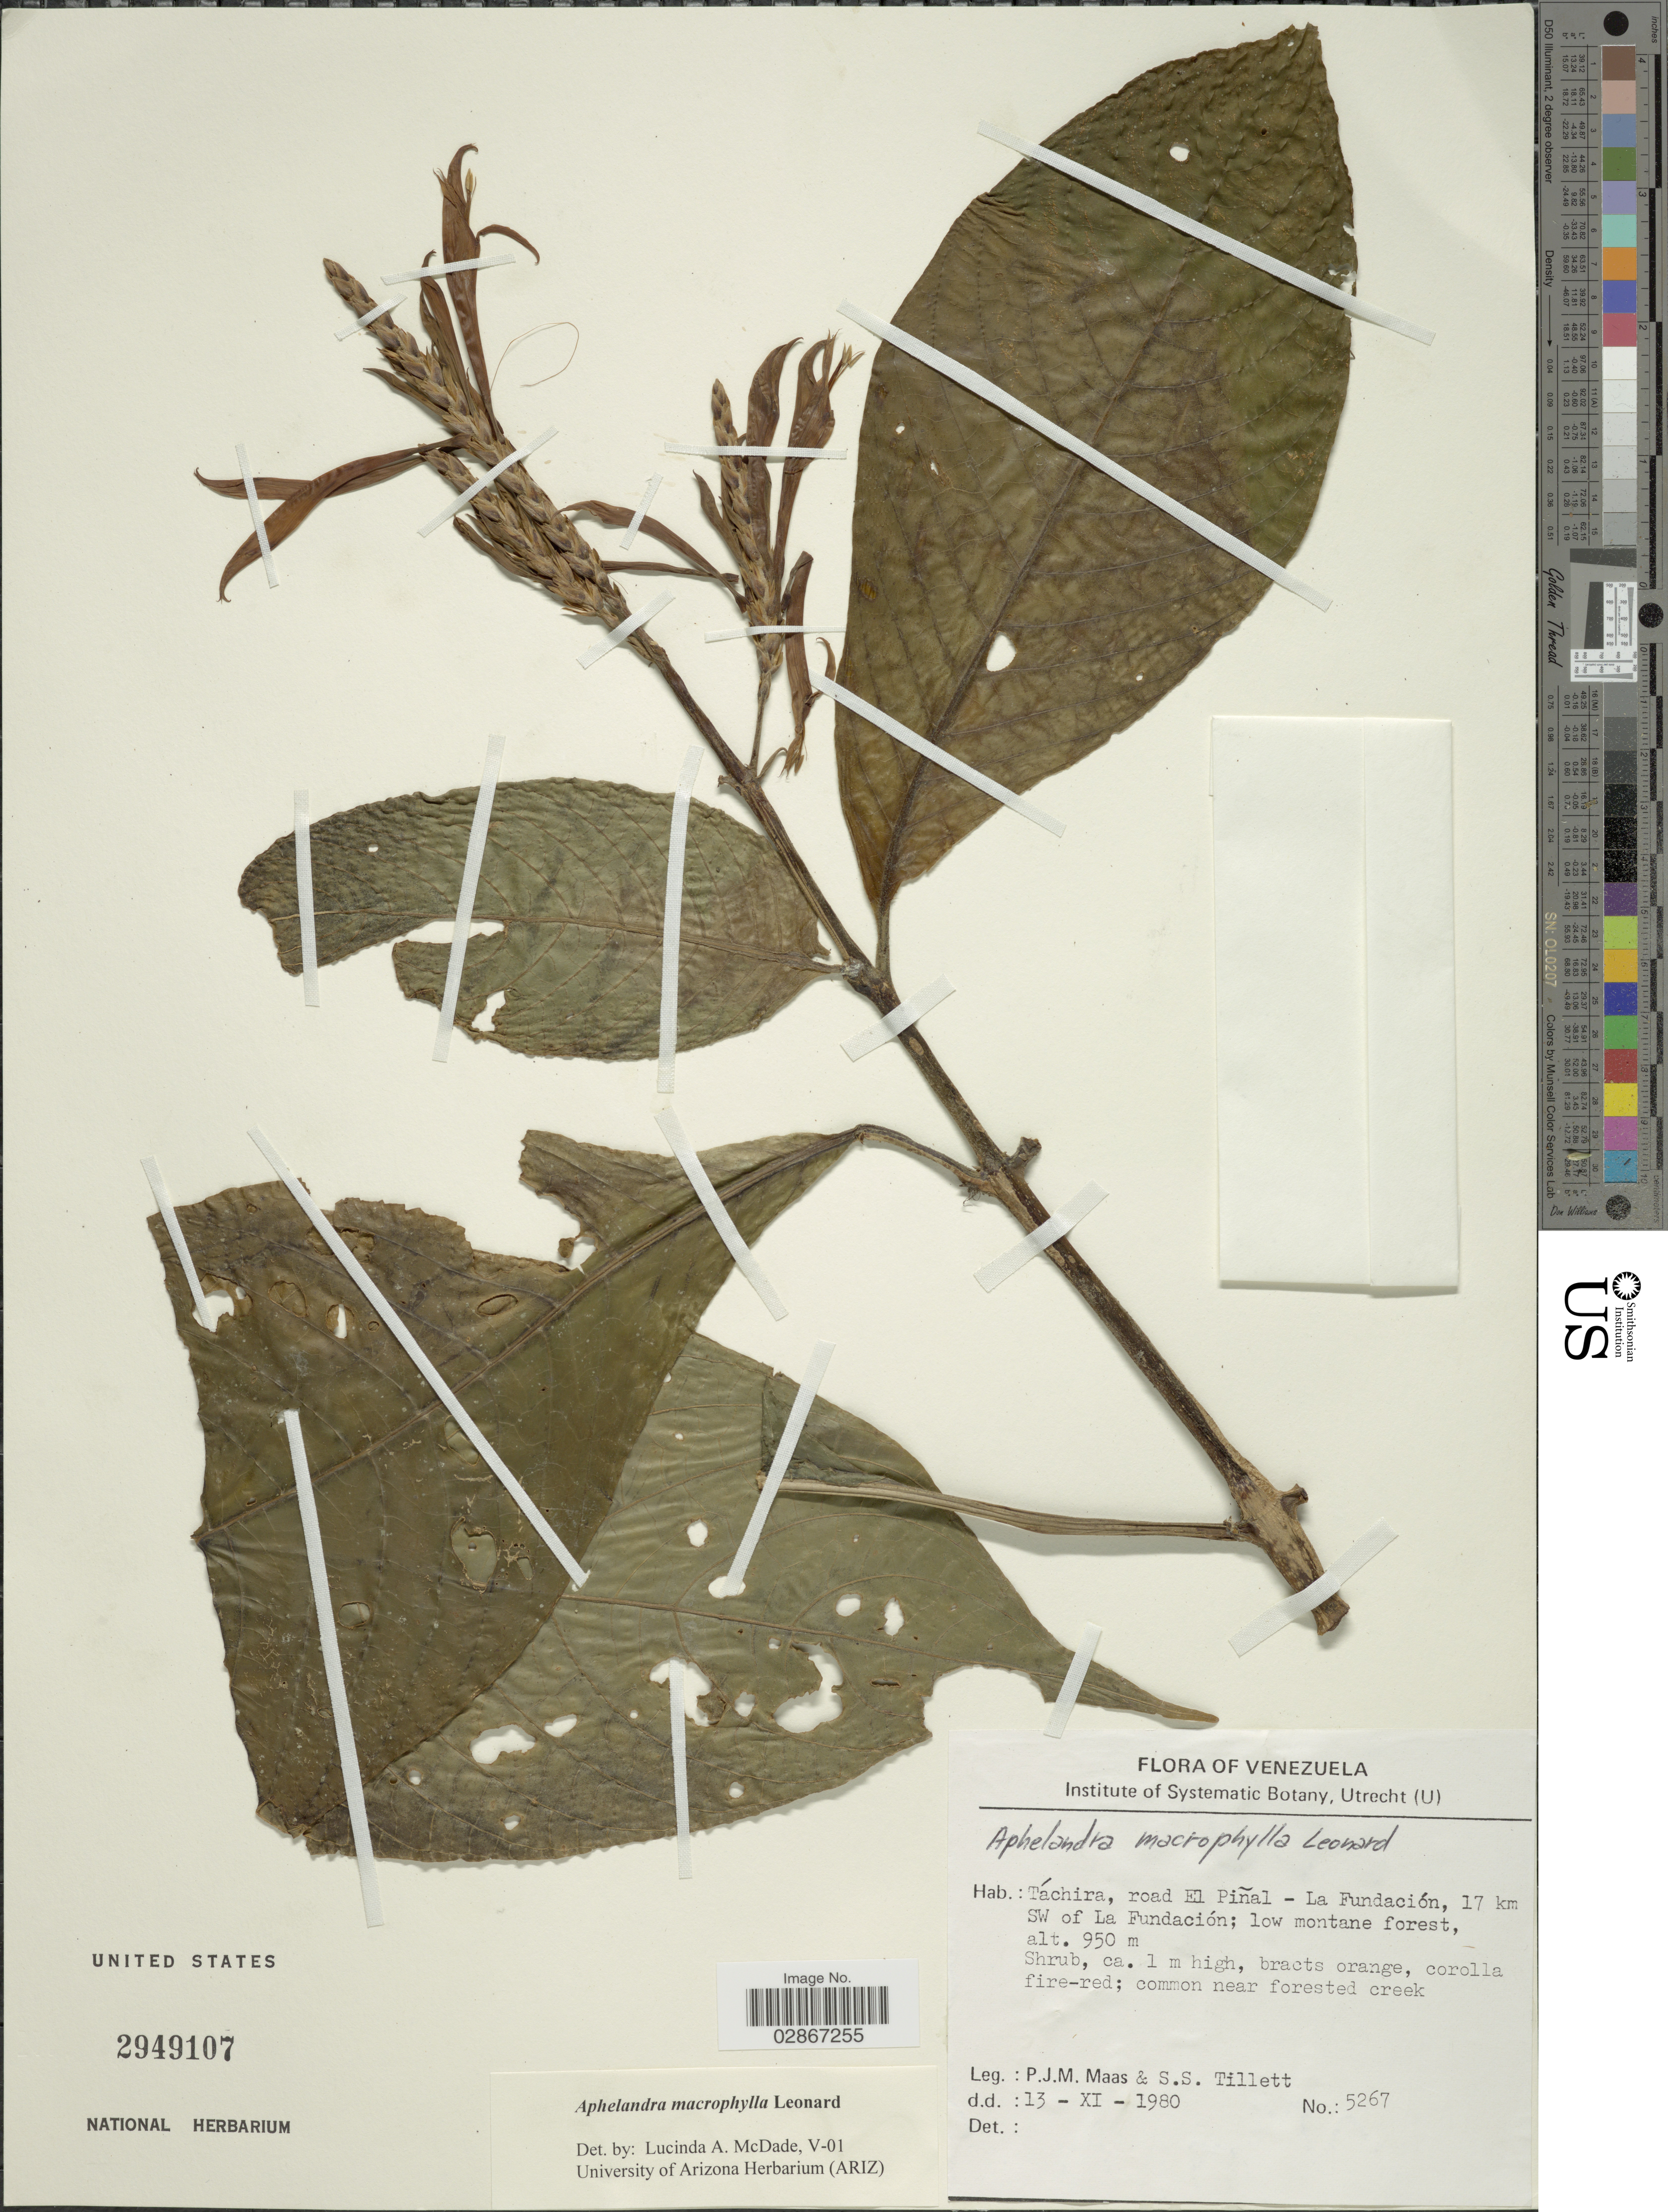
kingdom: Plantae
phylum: Tracheophyta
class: Magnoliopsida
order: Lamiales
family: Acanthaceae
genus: Aphelandra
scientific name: Aphelandra macrophylla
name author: Leonard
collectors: P. Maas & S. S. Tillett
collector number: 5267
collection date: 1980-11-13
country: Venezuela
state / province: Tachira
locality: Táchira, road El Piñal - La Fundación, 17 km SW of La Fundación.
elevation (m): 950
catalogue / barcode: US 2949107